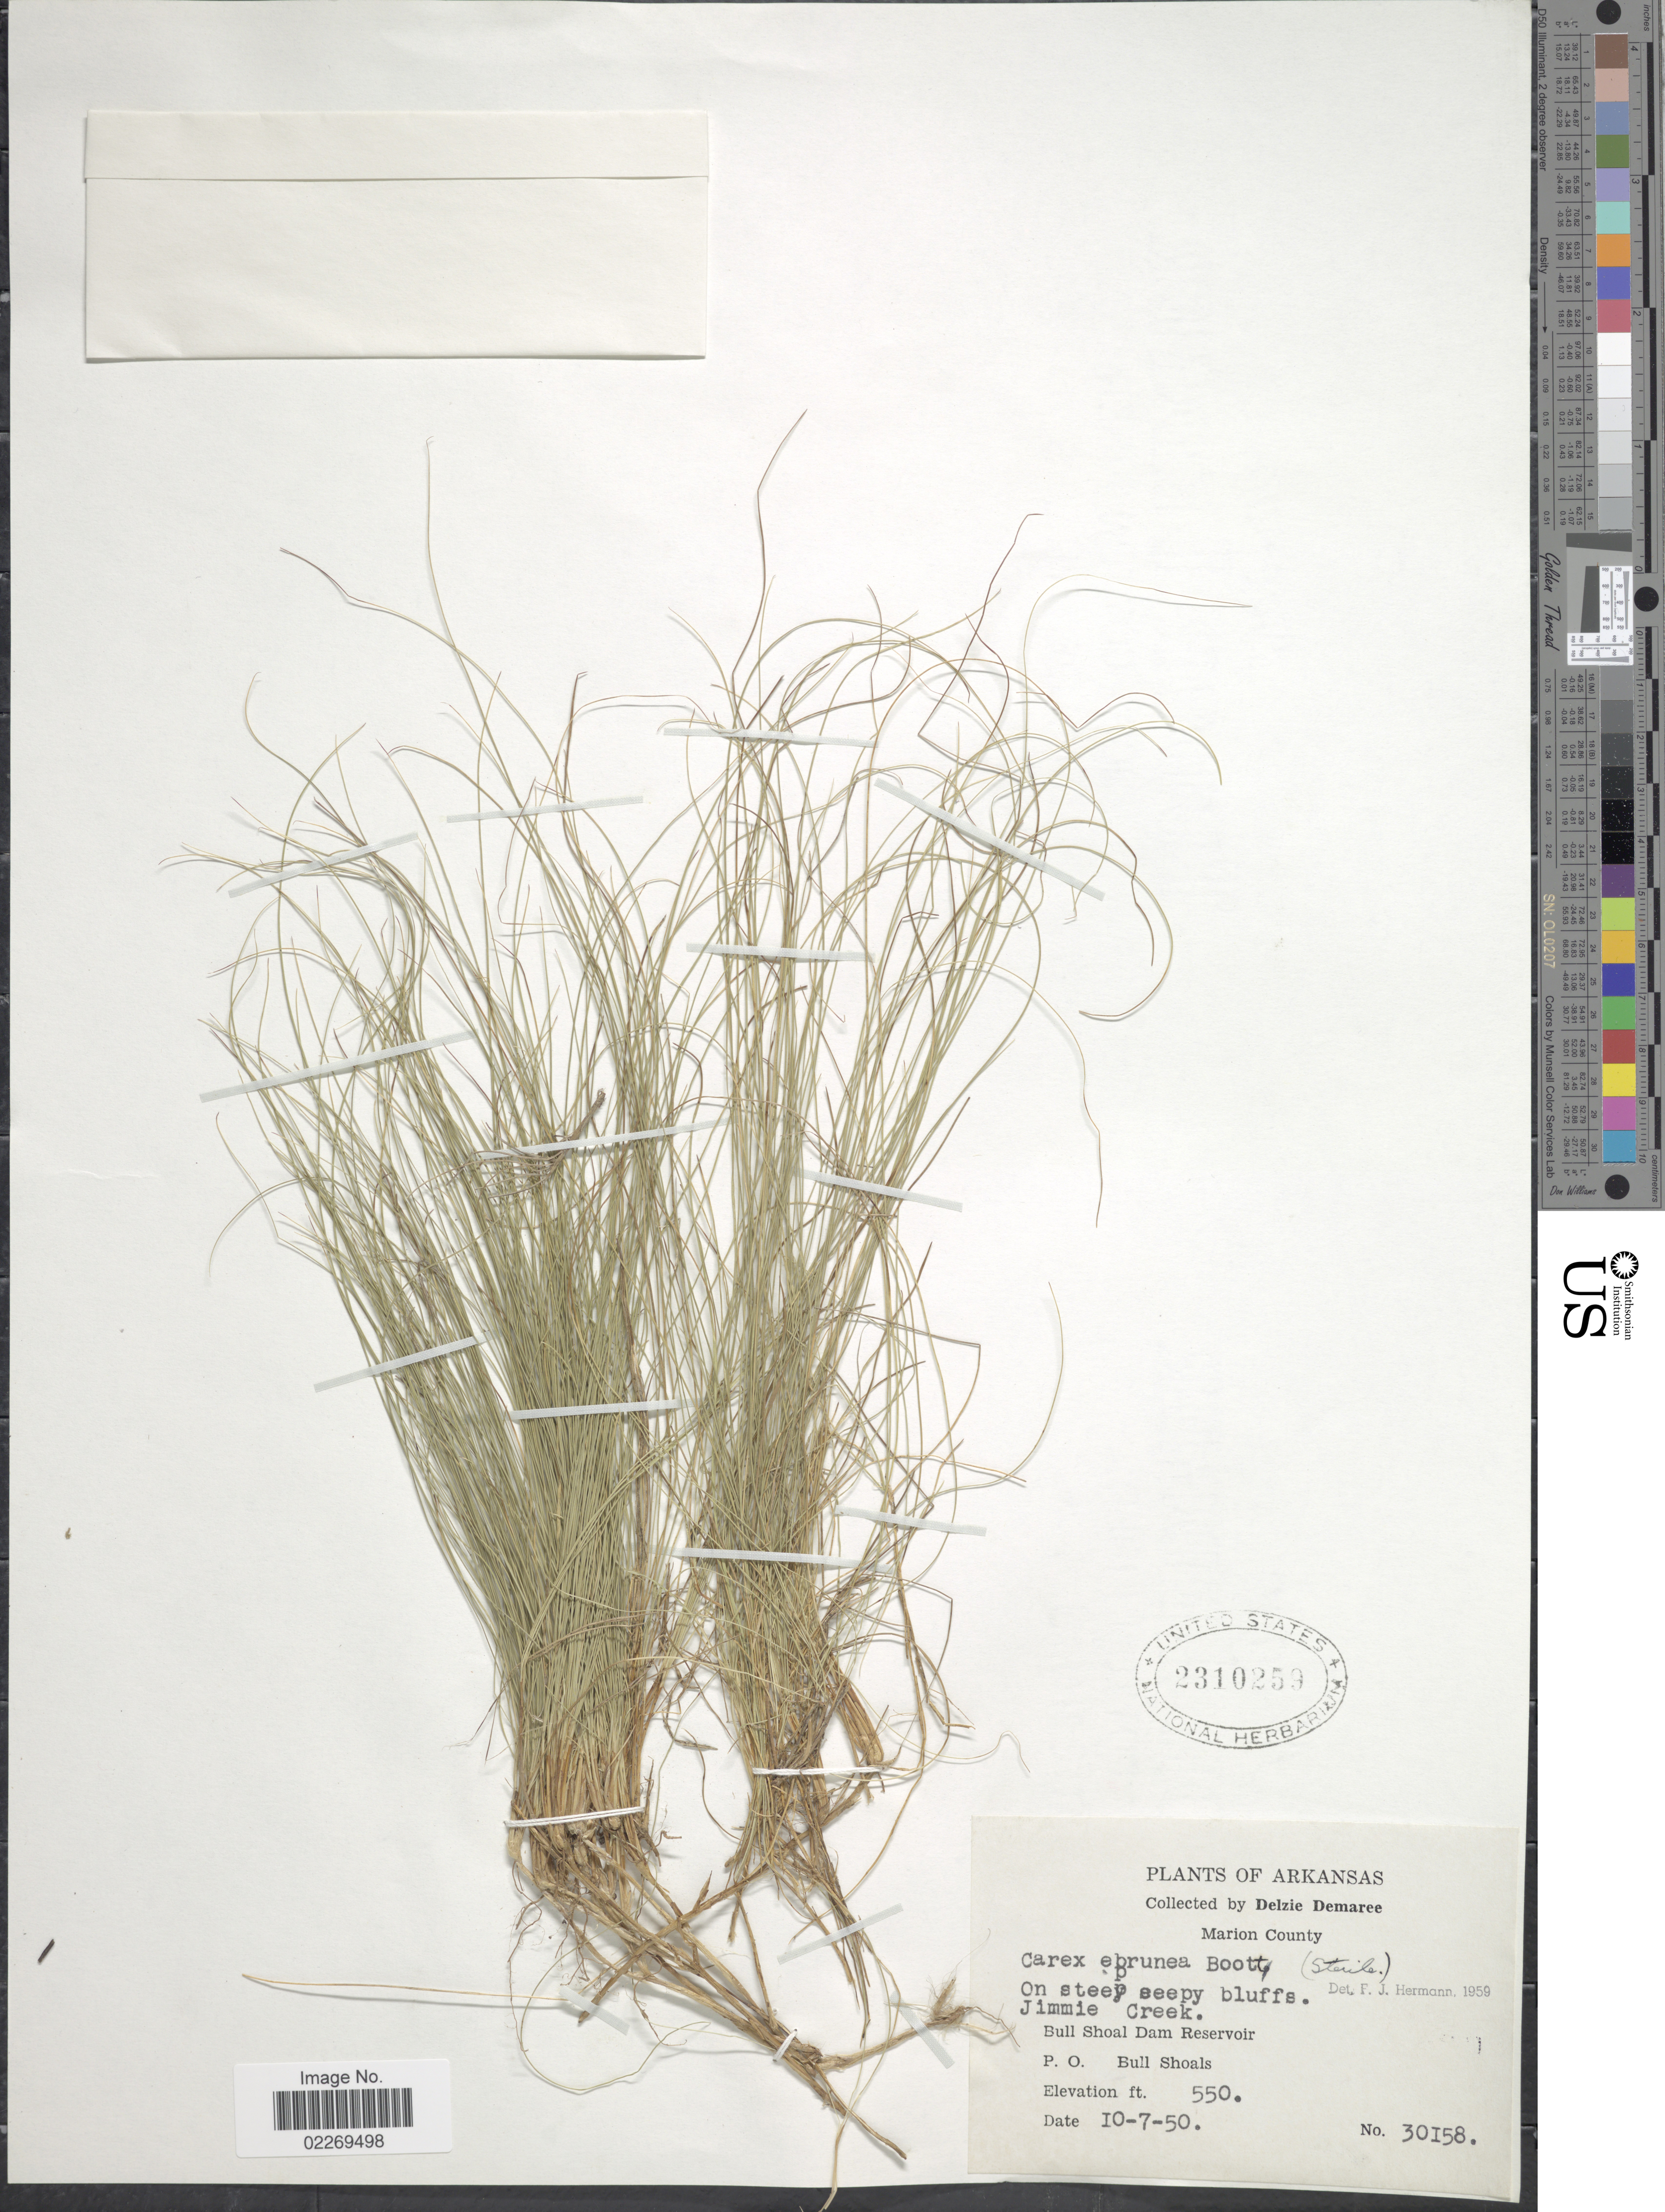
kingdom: Plantae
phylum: Tracheophyta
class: Liliopsida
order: Poales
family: Cyperaceae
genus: Carex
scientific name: Carex eburnea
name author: Boott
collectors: D. Demaree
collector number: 30158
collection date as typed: Transcribed d/m/y: 7/10/50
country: United States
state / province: Arkansas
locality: Marion County, Bull Shoal Dam Reservoir, P. O. Bull Shoals, Jimmie Creek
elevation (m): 168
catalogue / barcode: US 2310259